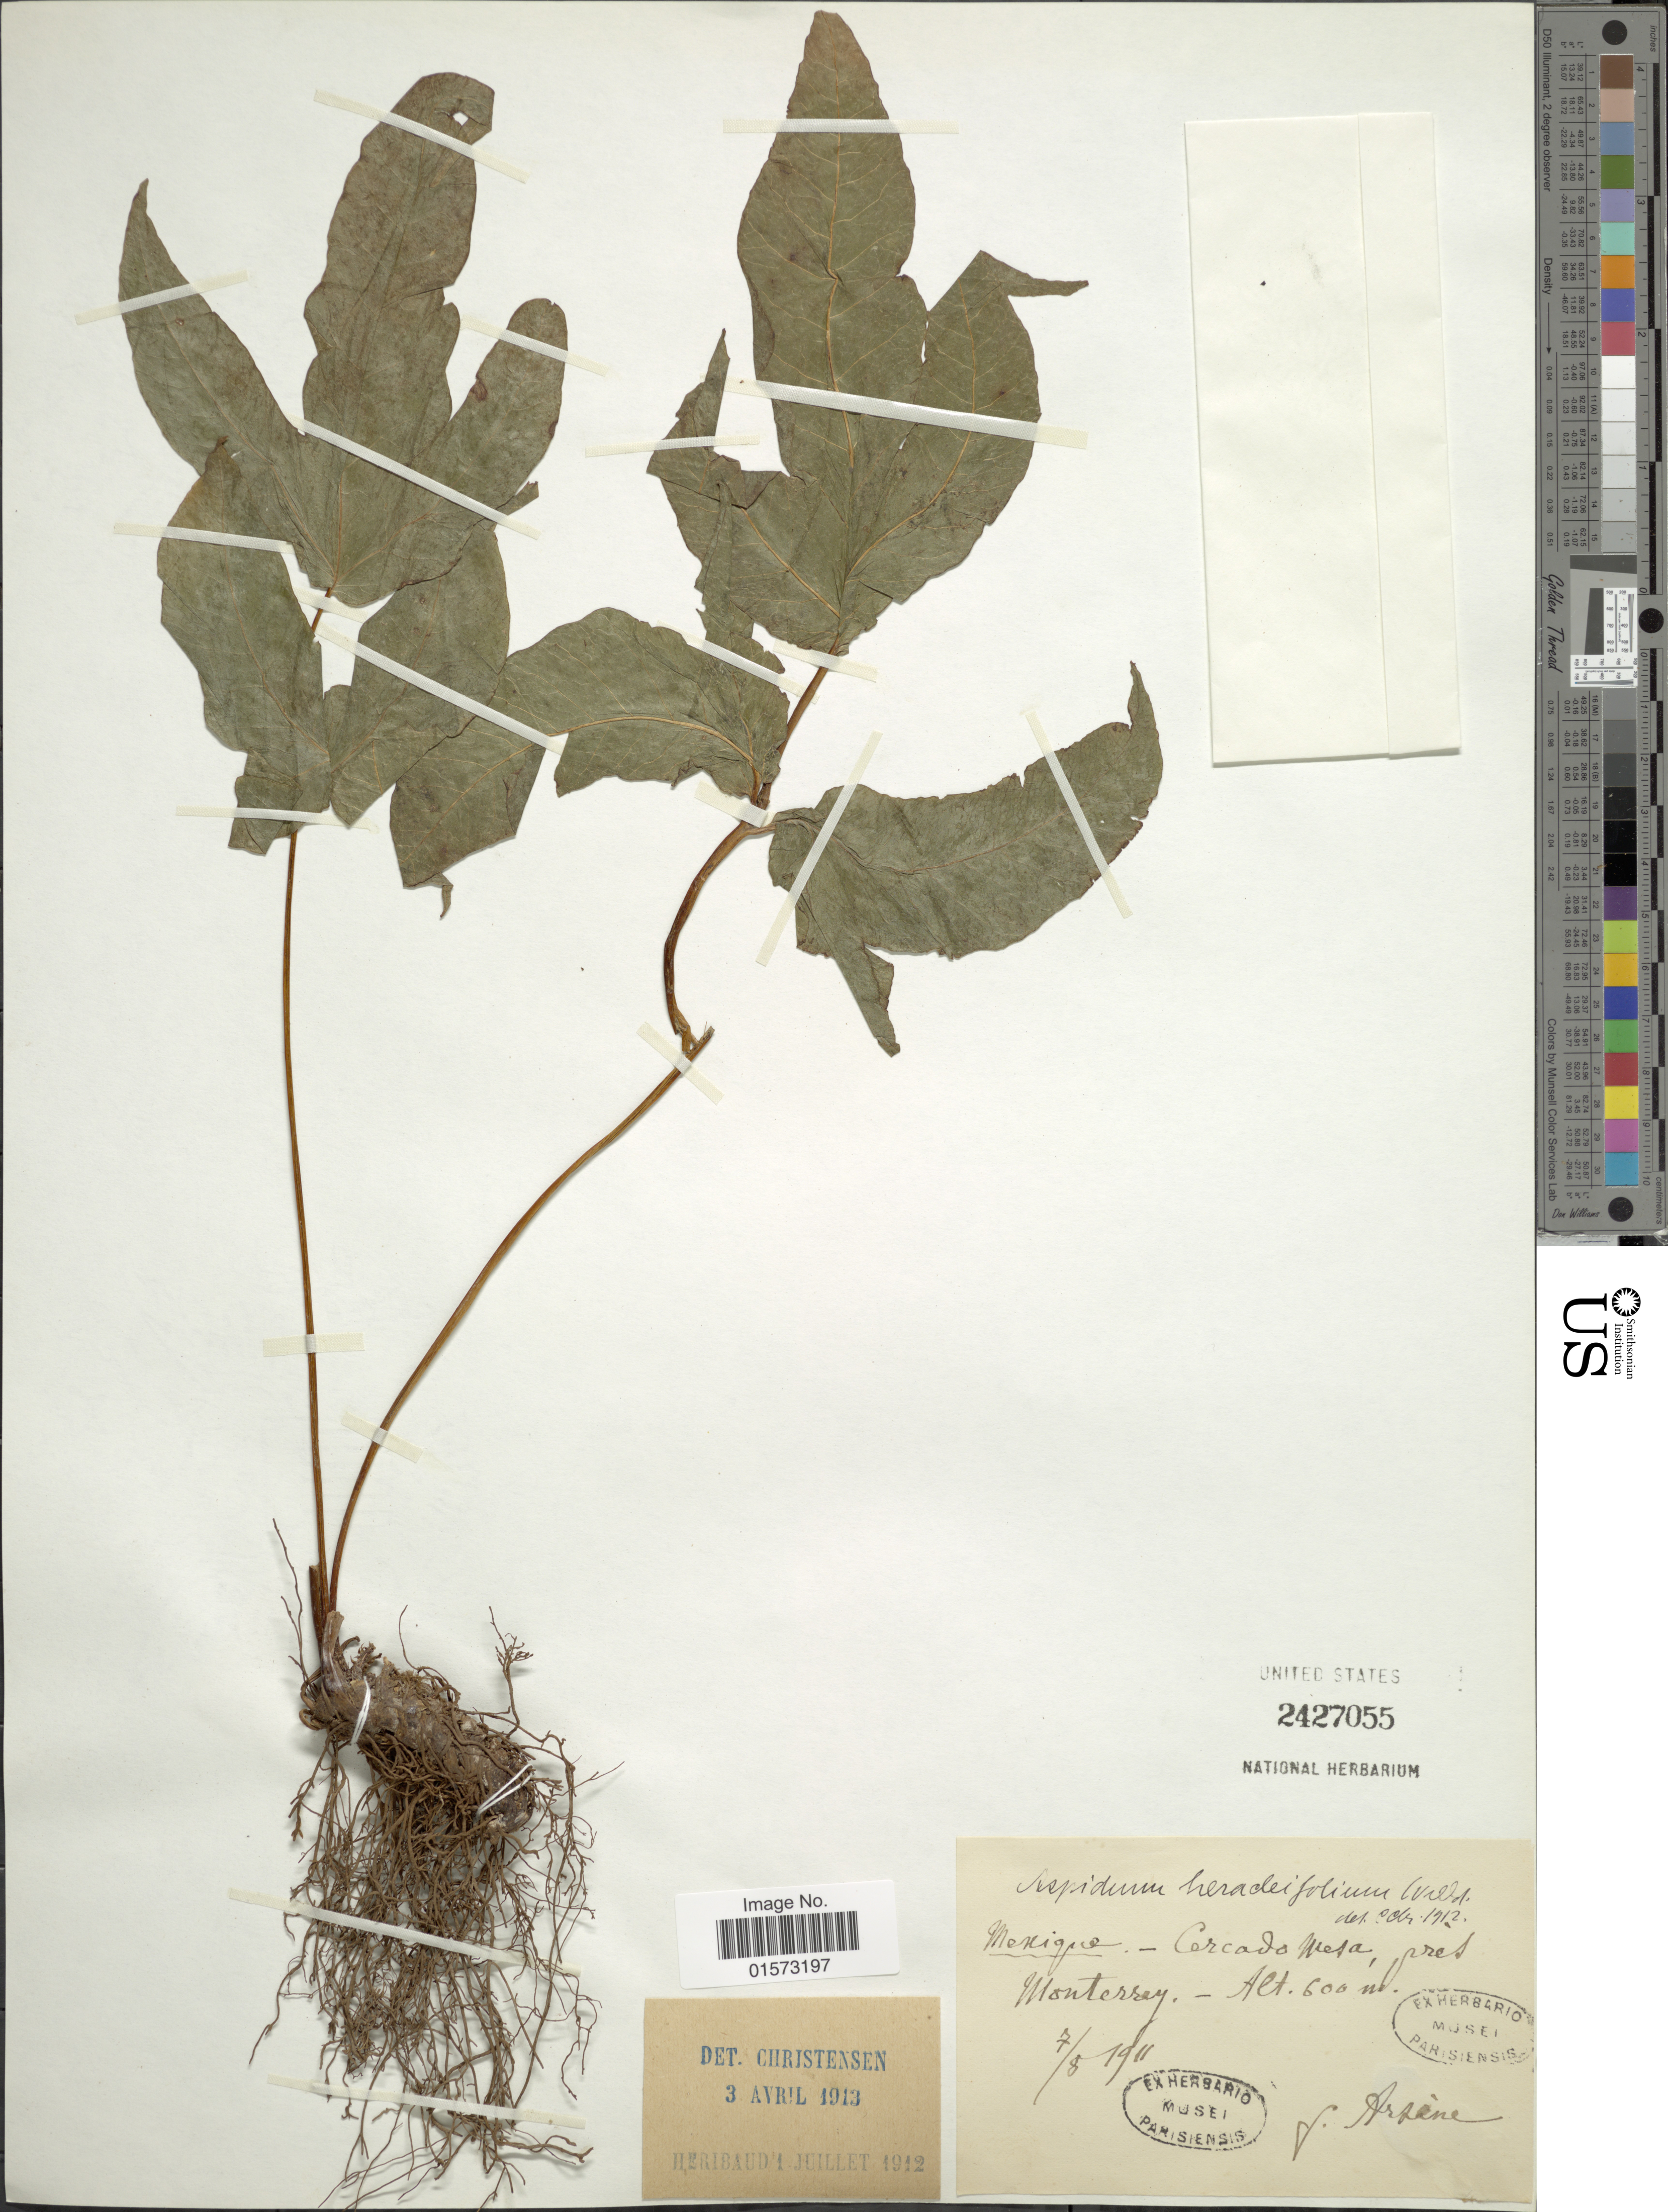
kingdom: Plantae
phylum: Tracheophyta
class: Polypodiopsida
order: Polypodiales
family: Tectariaceae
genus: Tectaria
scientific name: Tectaria heracleifolia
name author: (Willd.) Underw.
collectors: F. Arsène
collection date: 1911-08-07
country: Mexico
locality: Cercado Mes, pres Monterrey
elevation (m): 600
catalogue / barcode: US 2427055